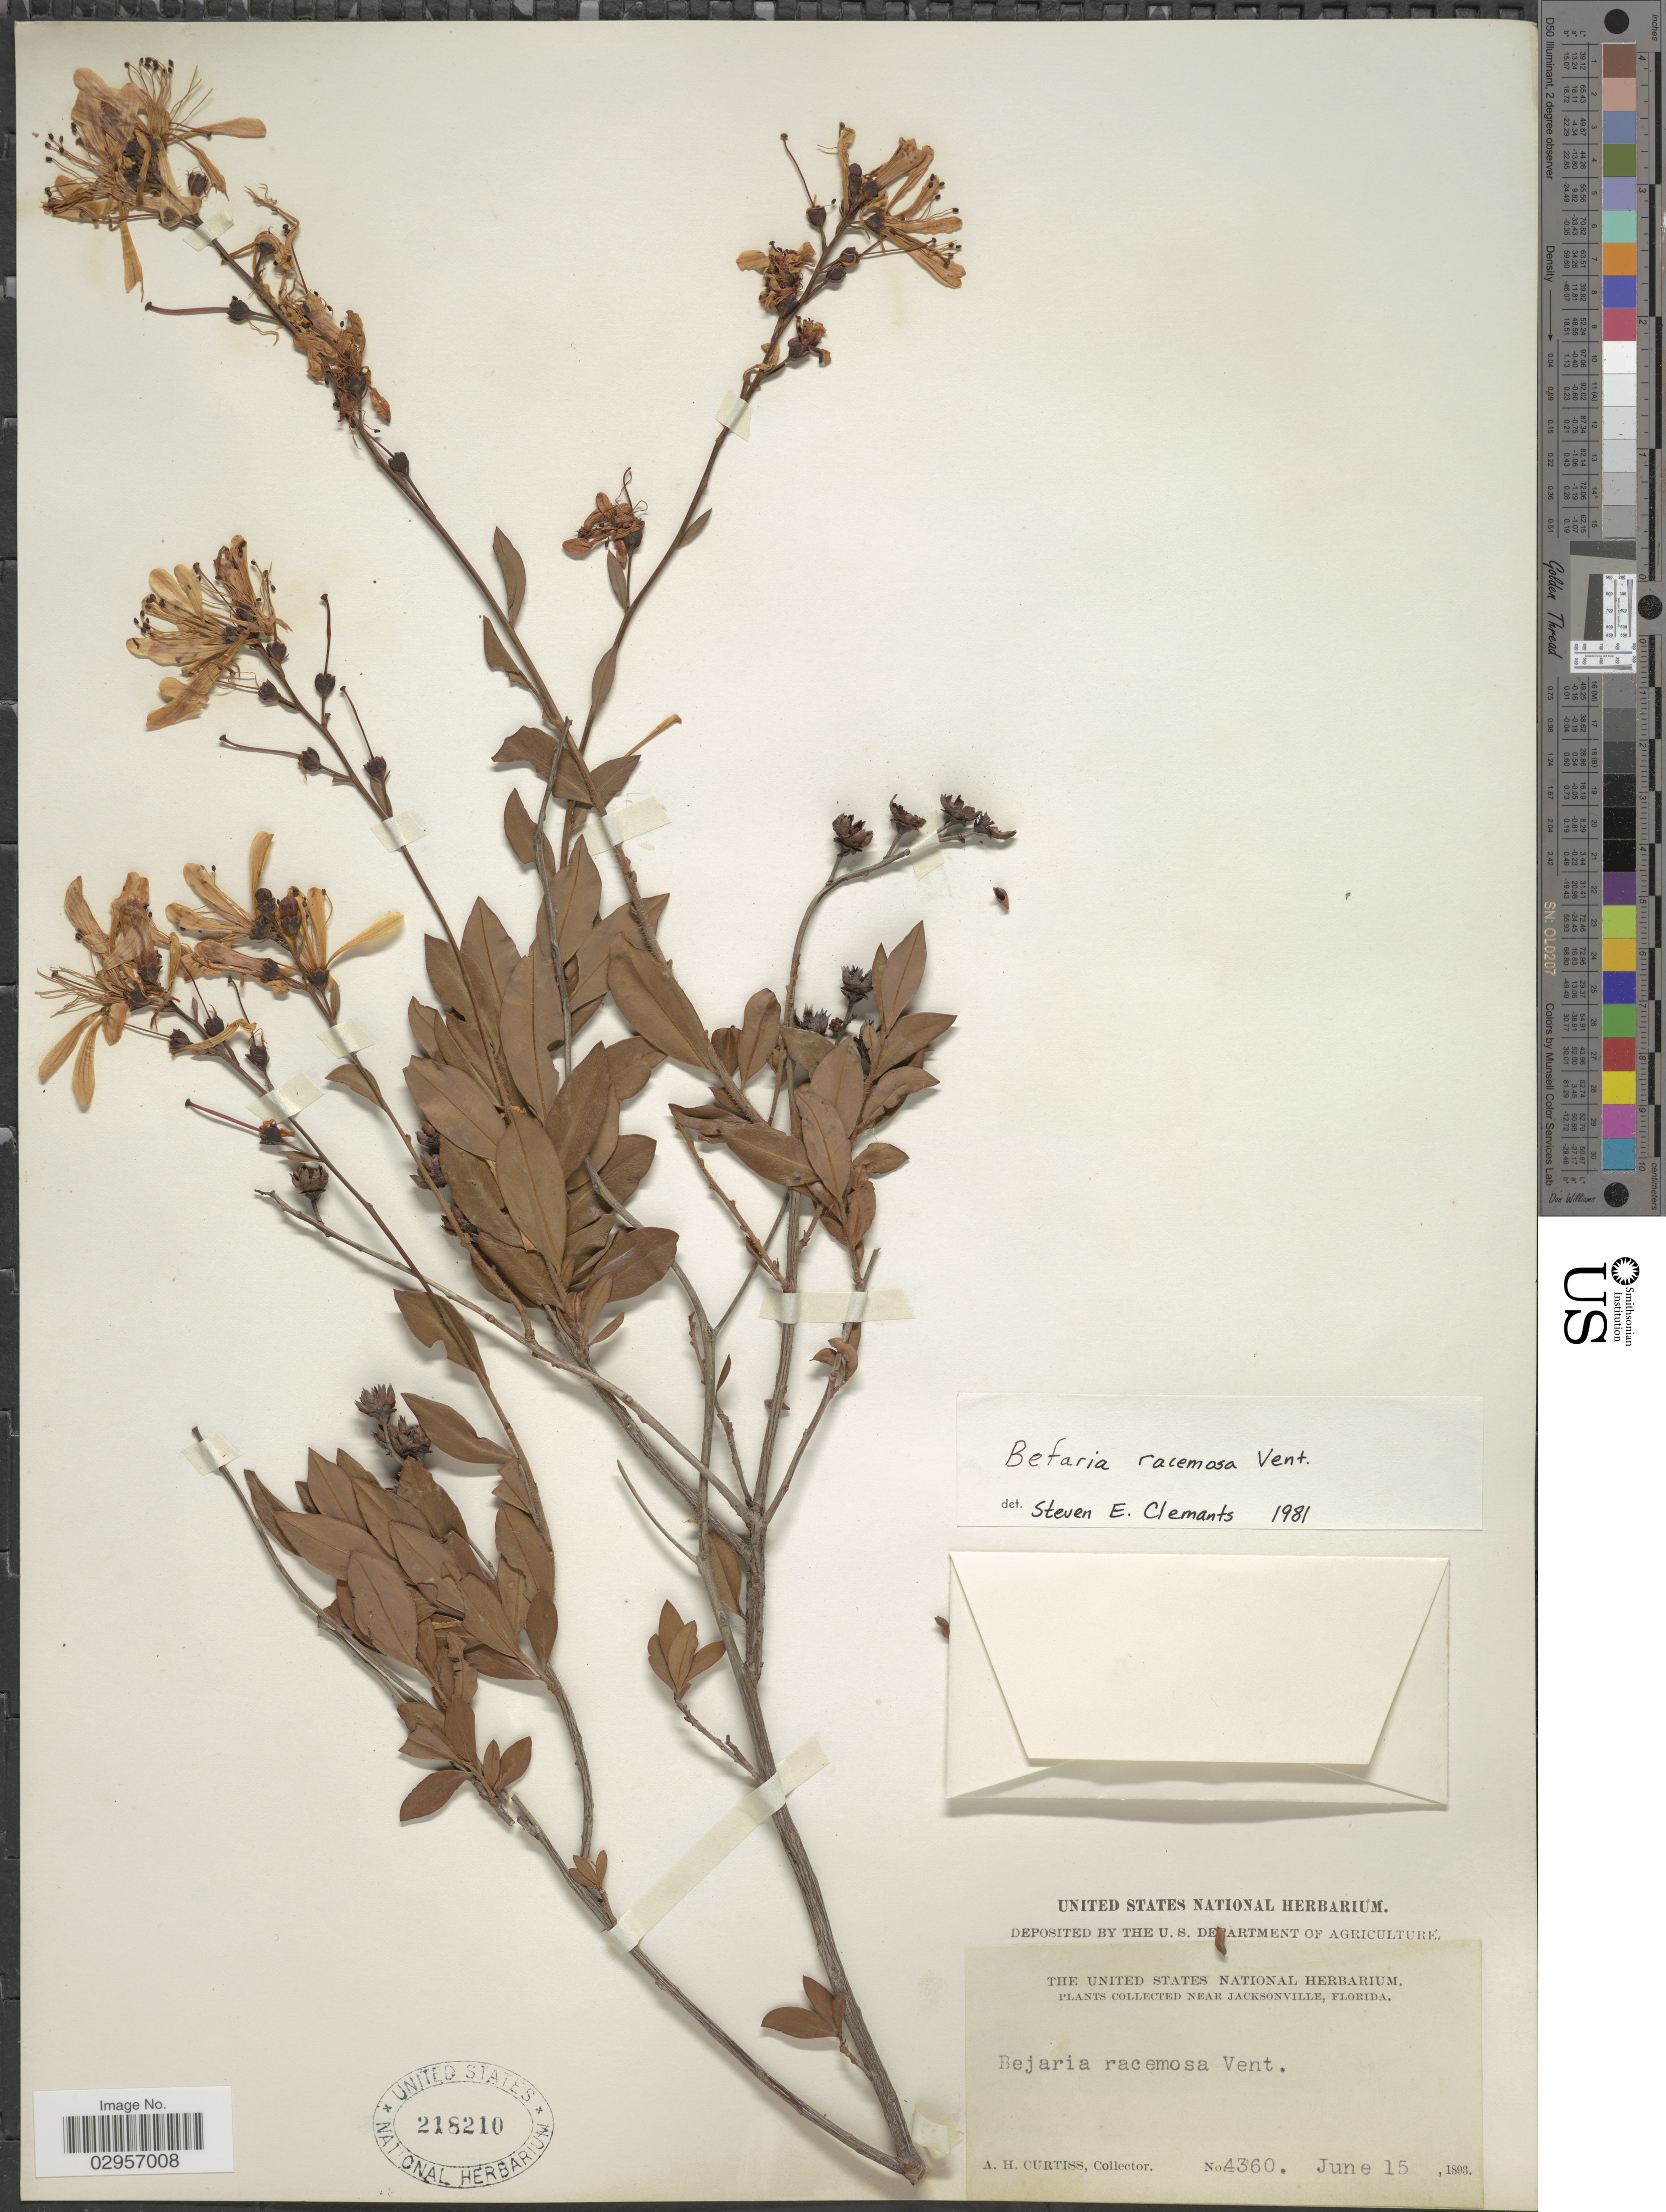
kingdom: Plantae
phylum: Tracheophyta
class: Magnoliopsida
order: Ericales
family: Ericaceae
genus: Bejaria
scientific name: Bejaria racemosa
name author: Vent.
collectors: A. H. Curtiss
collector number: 4360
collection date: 1893-06-15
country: United States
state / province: Florida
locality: Near Jacksonville.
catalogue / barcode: US 218210